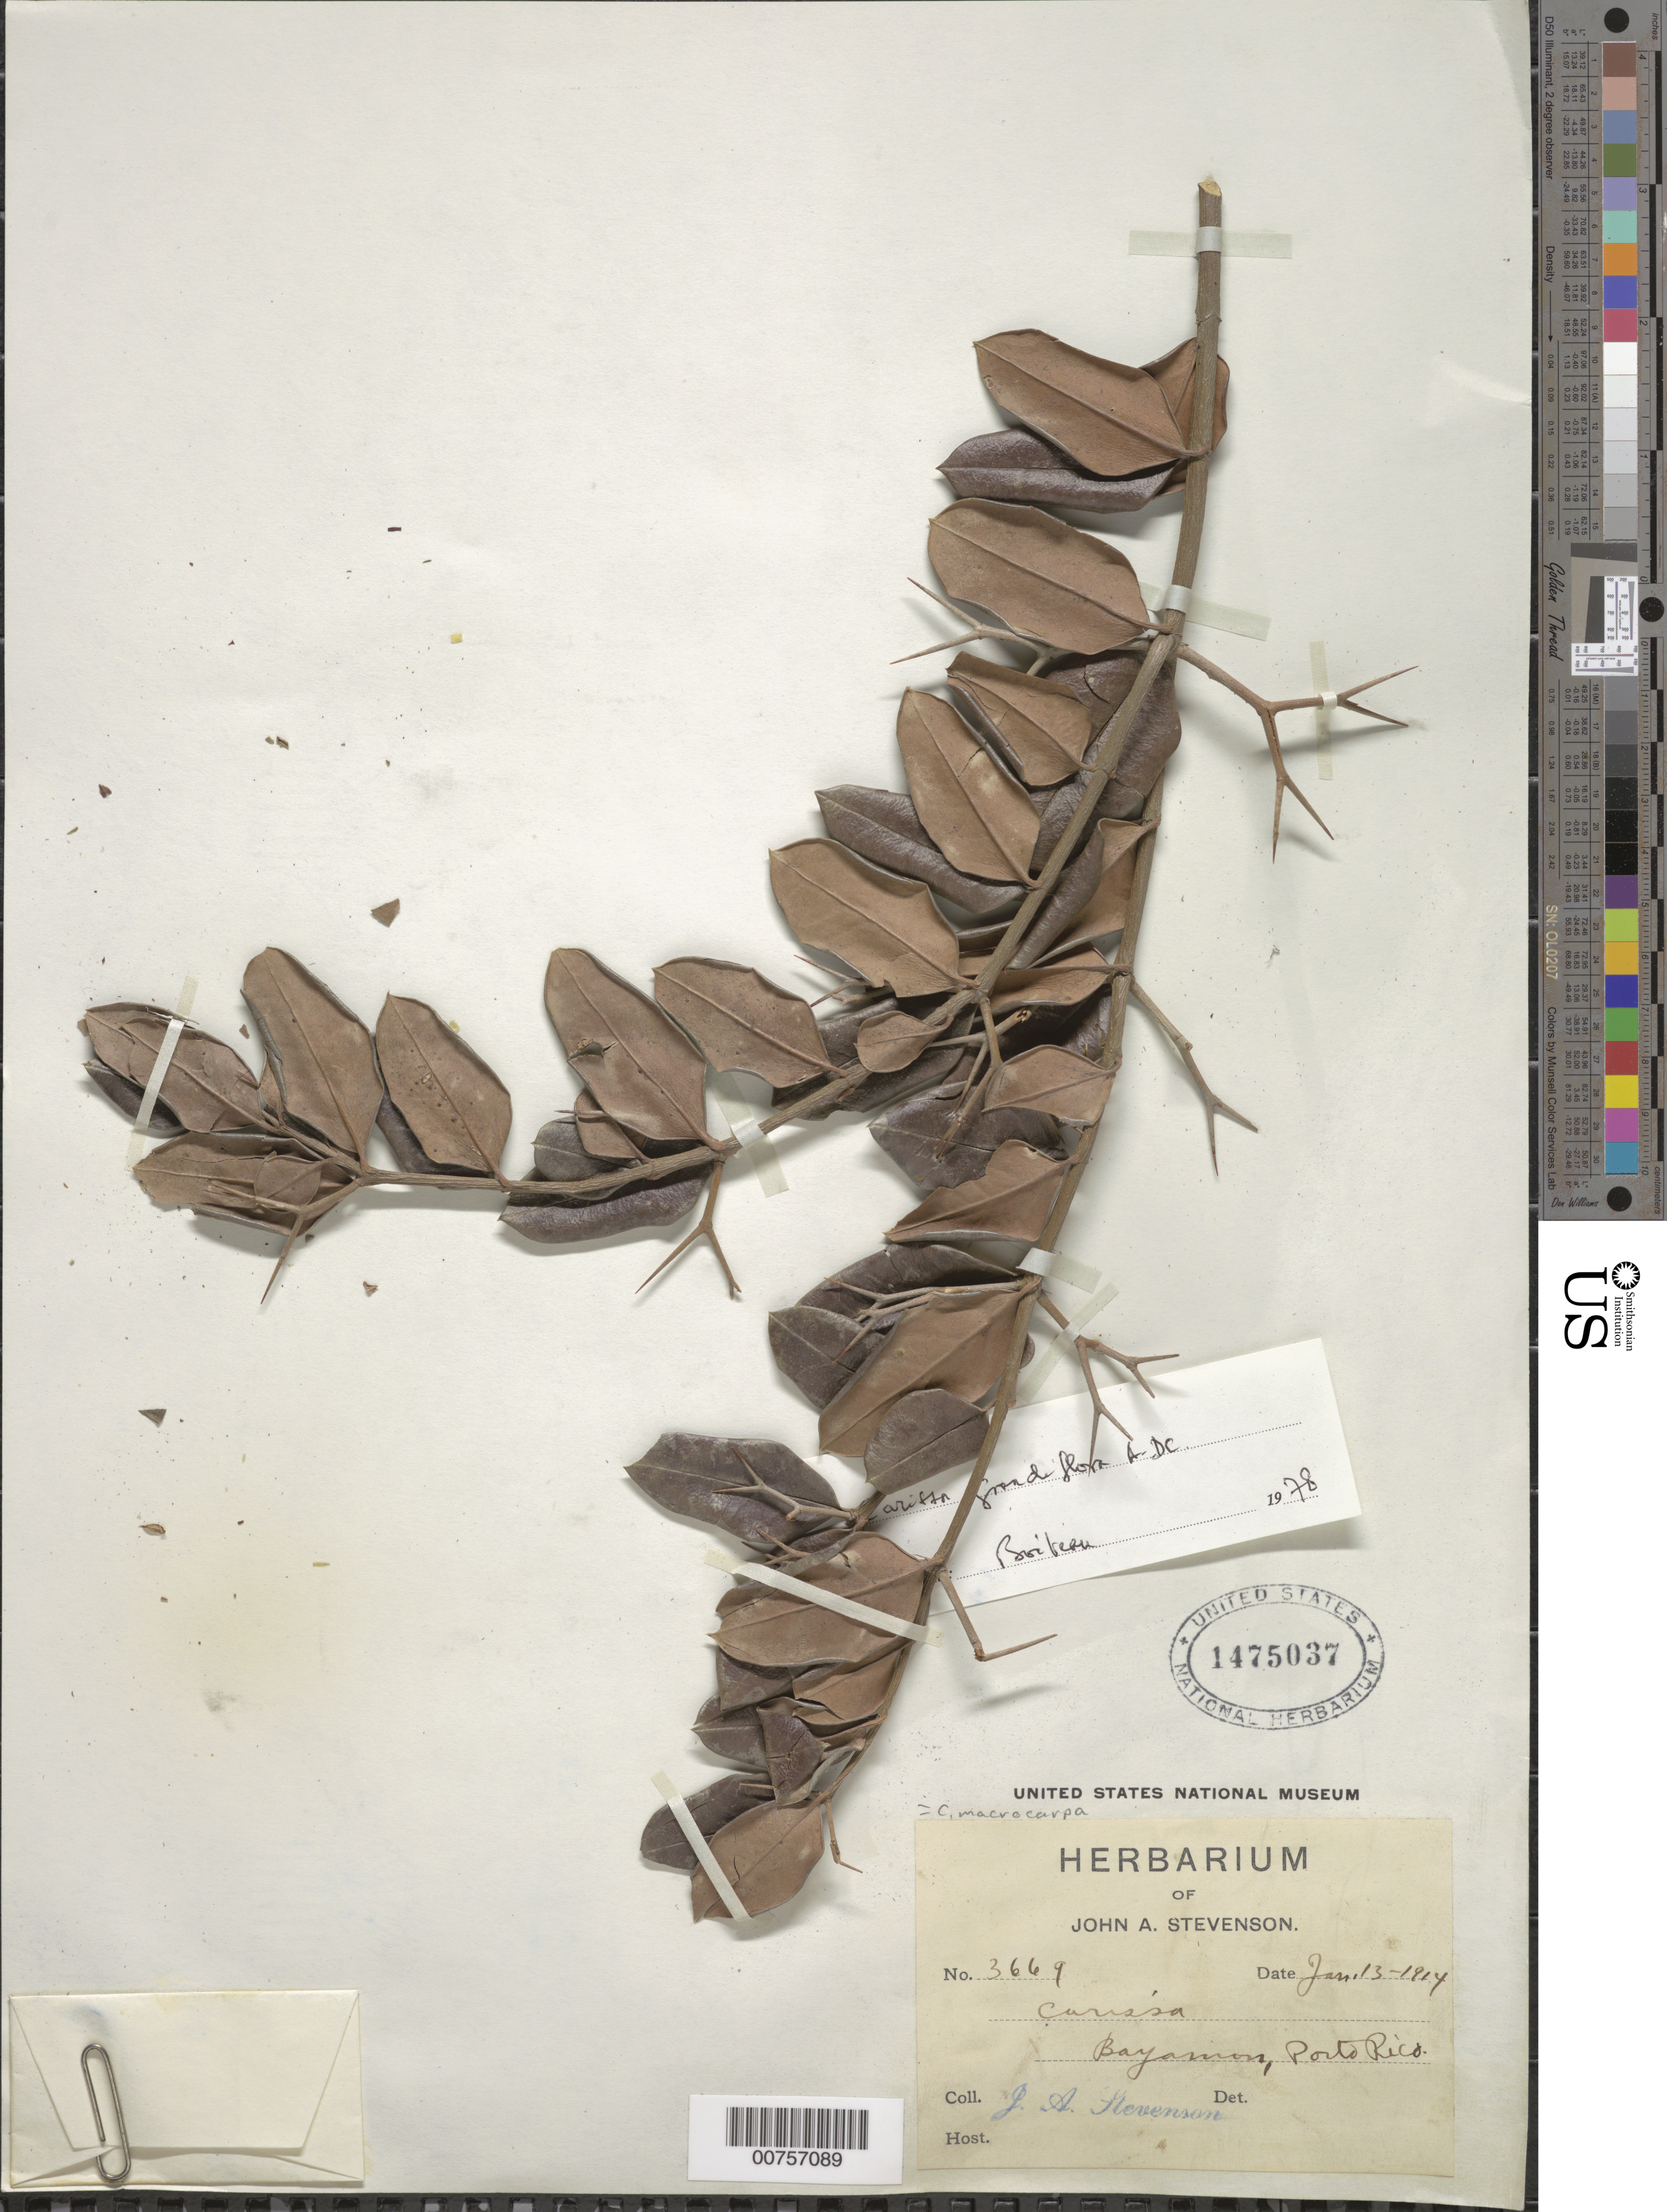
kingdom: Plantae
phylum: Tracheophyta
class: Magnoliopsida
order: Gentianales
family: Apocynaceae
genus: Carissa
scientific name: Carissa macrocarpa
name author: (Eckl.) A. DC.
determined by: Boitreau, --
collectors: J. Stevenson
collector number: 3669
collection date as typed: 13 Jan 1914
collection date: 1914-01-13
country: Puerto Rico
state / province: Bayamón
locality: Bayamon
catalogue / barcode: US 1475037